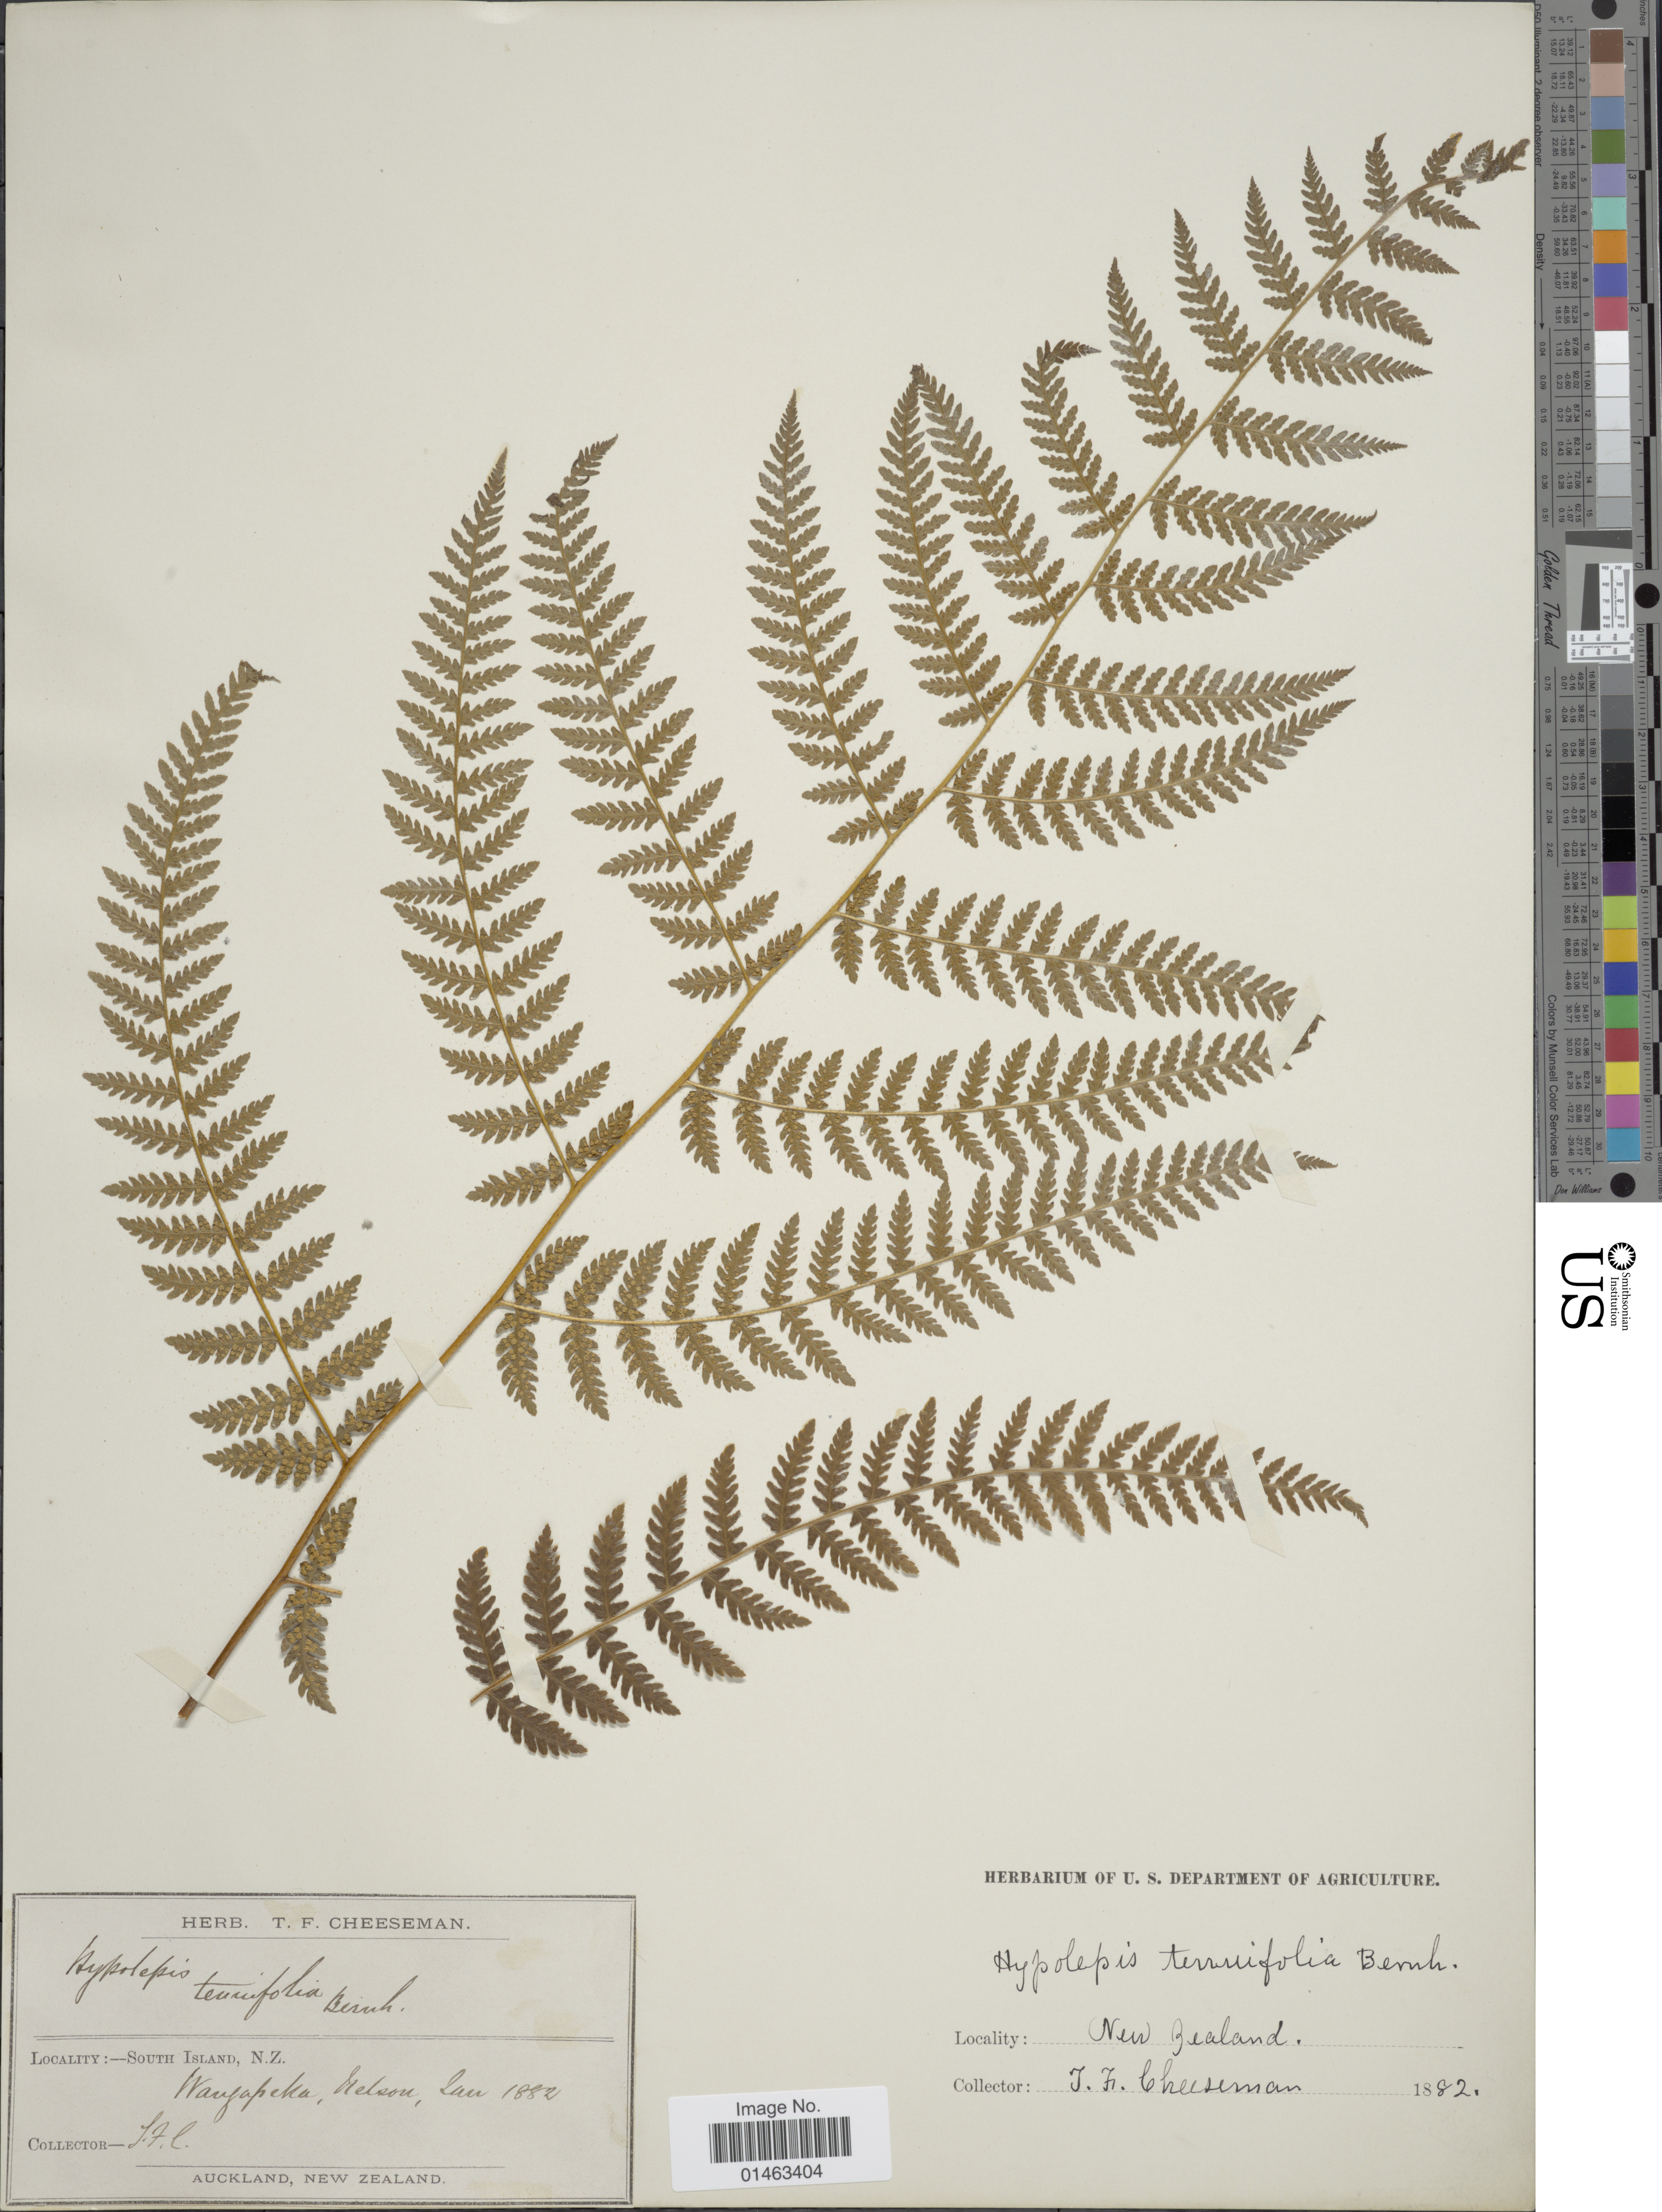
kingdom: Plantae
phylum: Tracheophyta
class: Polypodiopsida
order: Polypodiales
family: Dennstaedtiaceae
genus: Hypolepis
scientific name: Hypolepis ambigua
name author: (A.J. Richards) Brownsey & Chinnock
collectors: T. F. Cheeseman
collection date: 1882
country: New Zealand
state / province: Auckland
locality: South Island. Wangapeka, Nelson